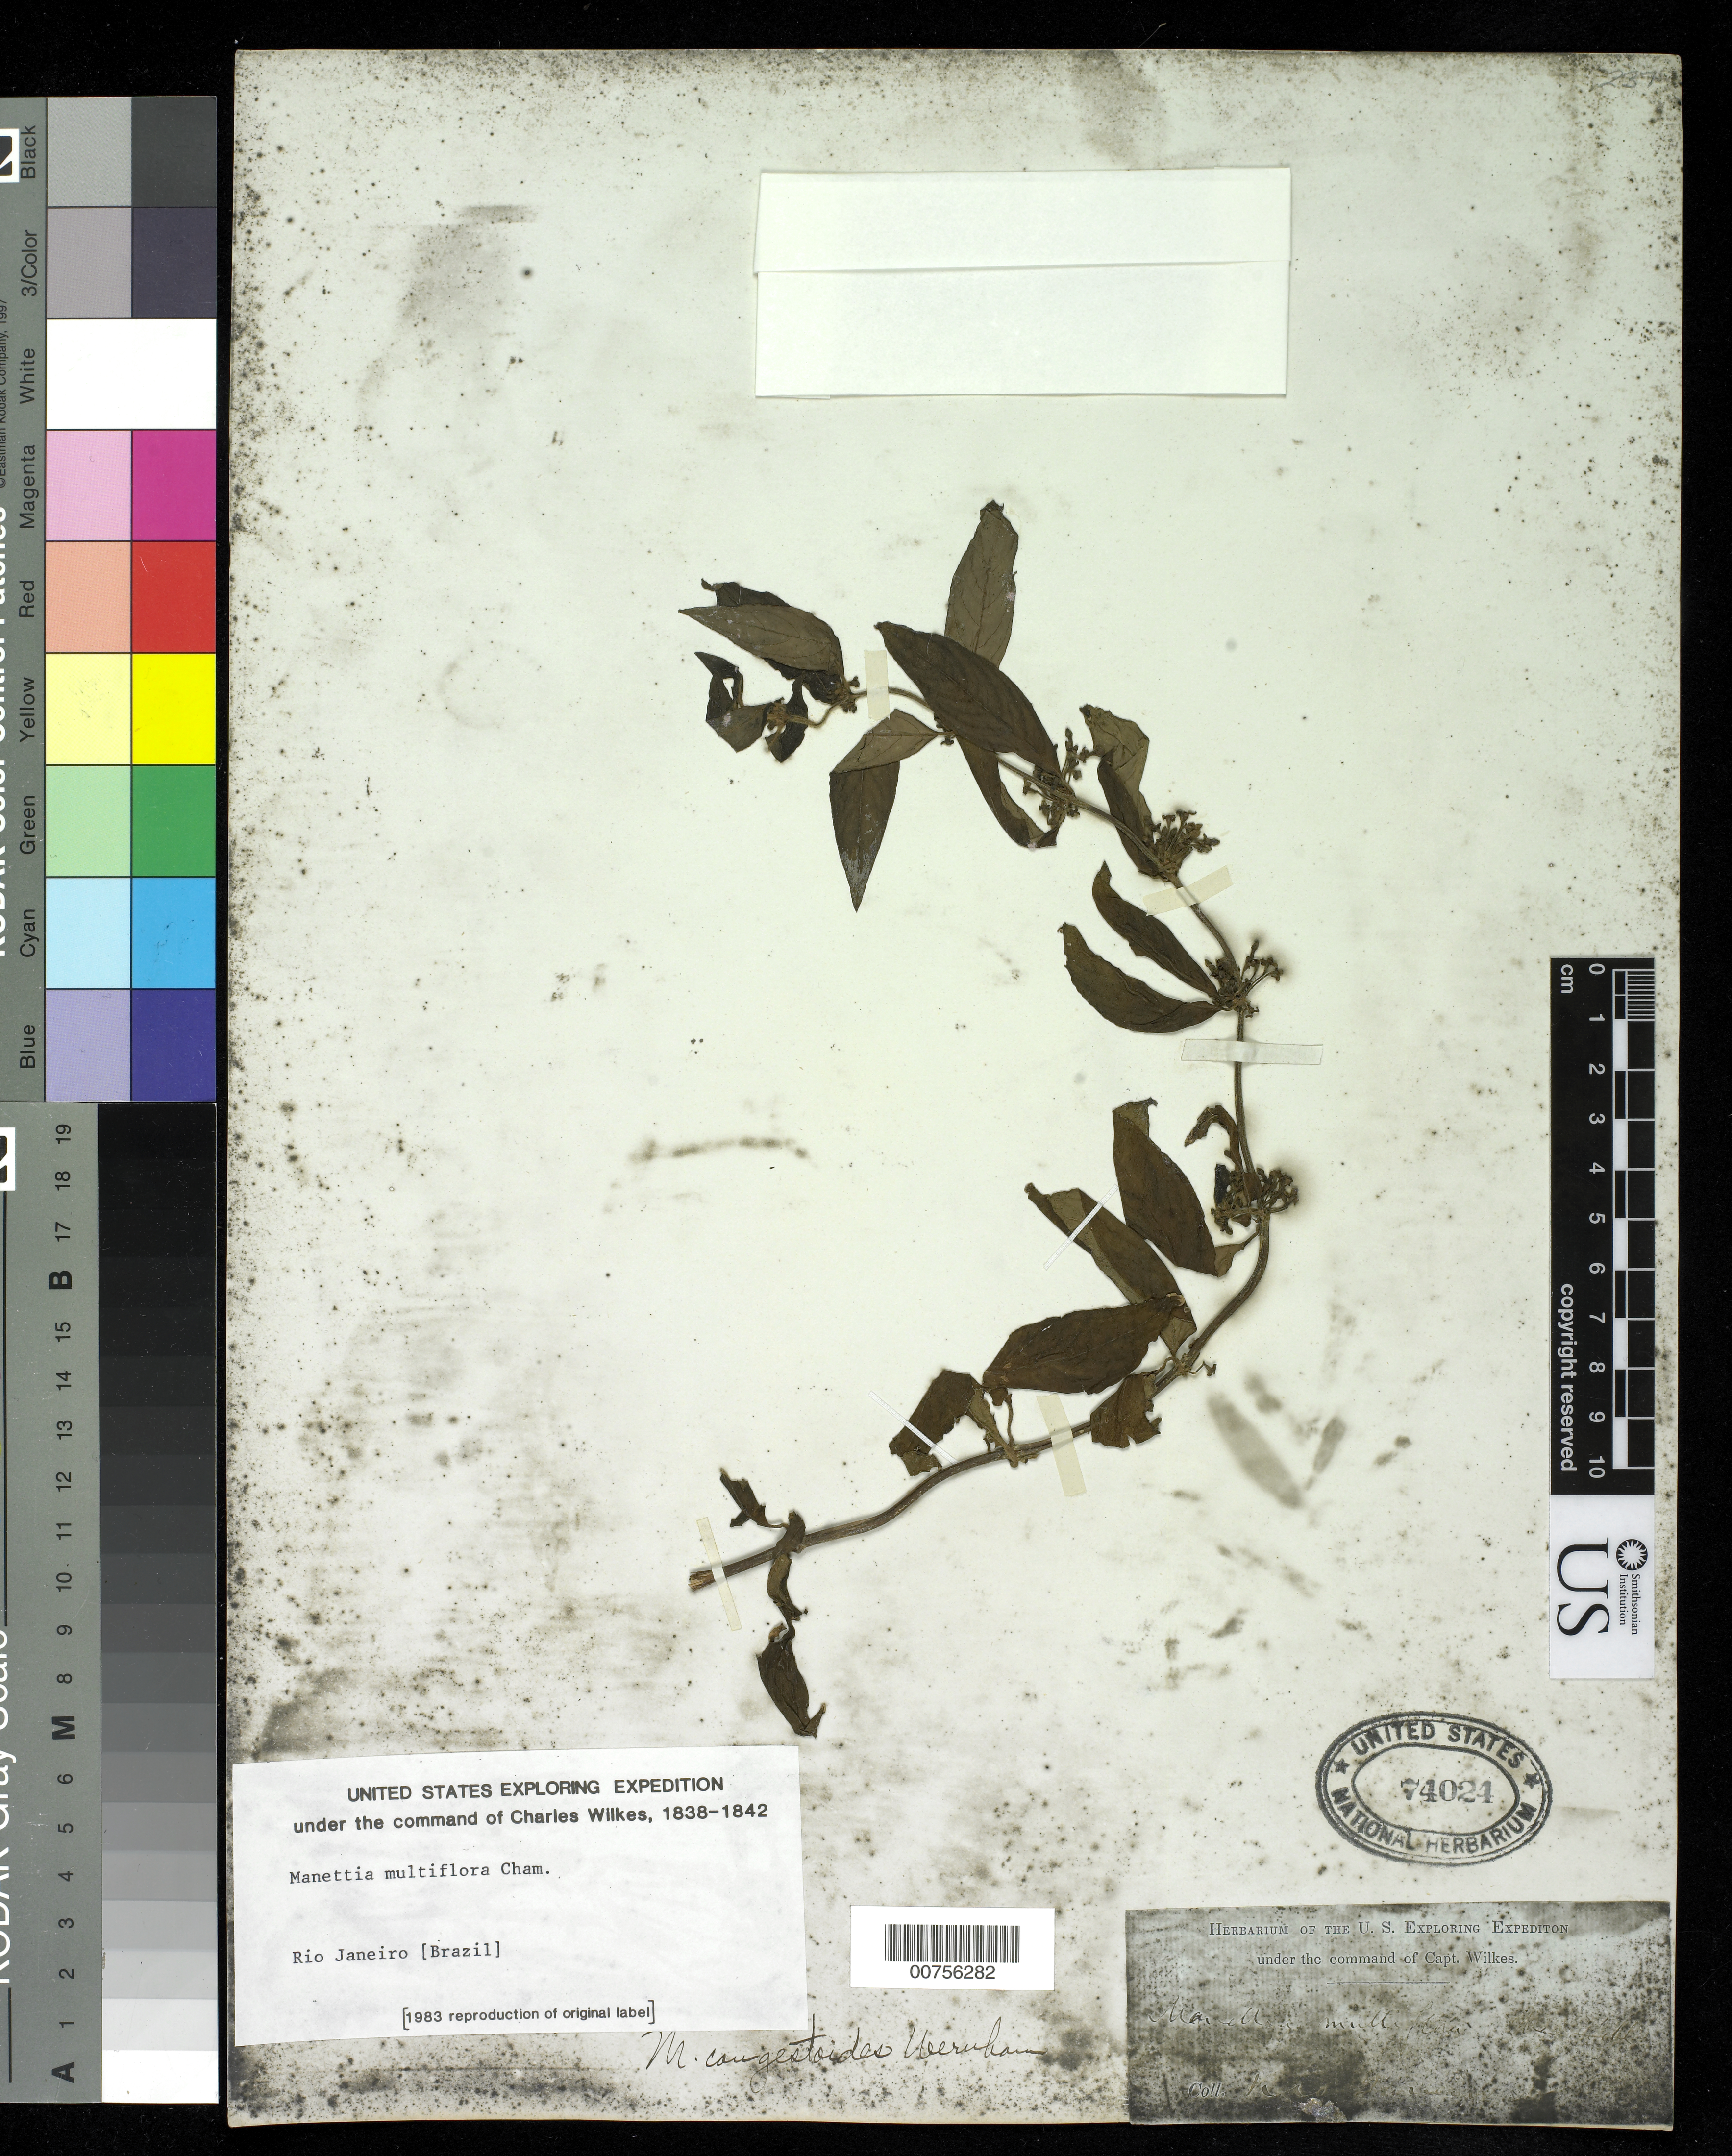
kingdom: Plantae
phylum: Tracheophyta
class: Magnoliopsida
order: Gentianales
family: Rubiaceae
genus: Manettia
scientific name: Manettia congesta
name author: (Vell.) K. Schum.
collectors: Wilkes Explor. Exped.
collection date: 1838/1842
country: Brazil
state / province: Rio de Janeiro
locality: Rio Janeiro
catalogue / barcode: US 74024